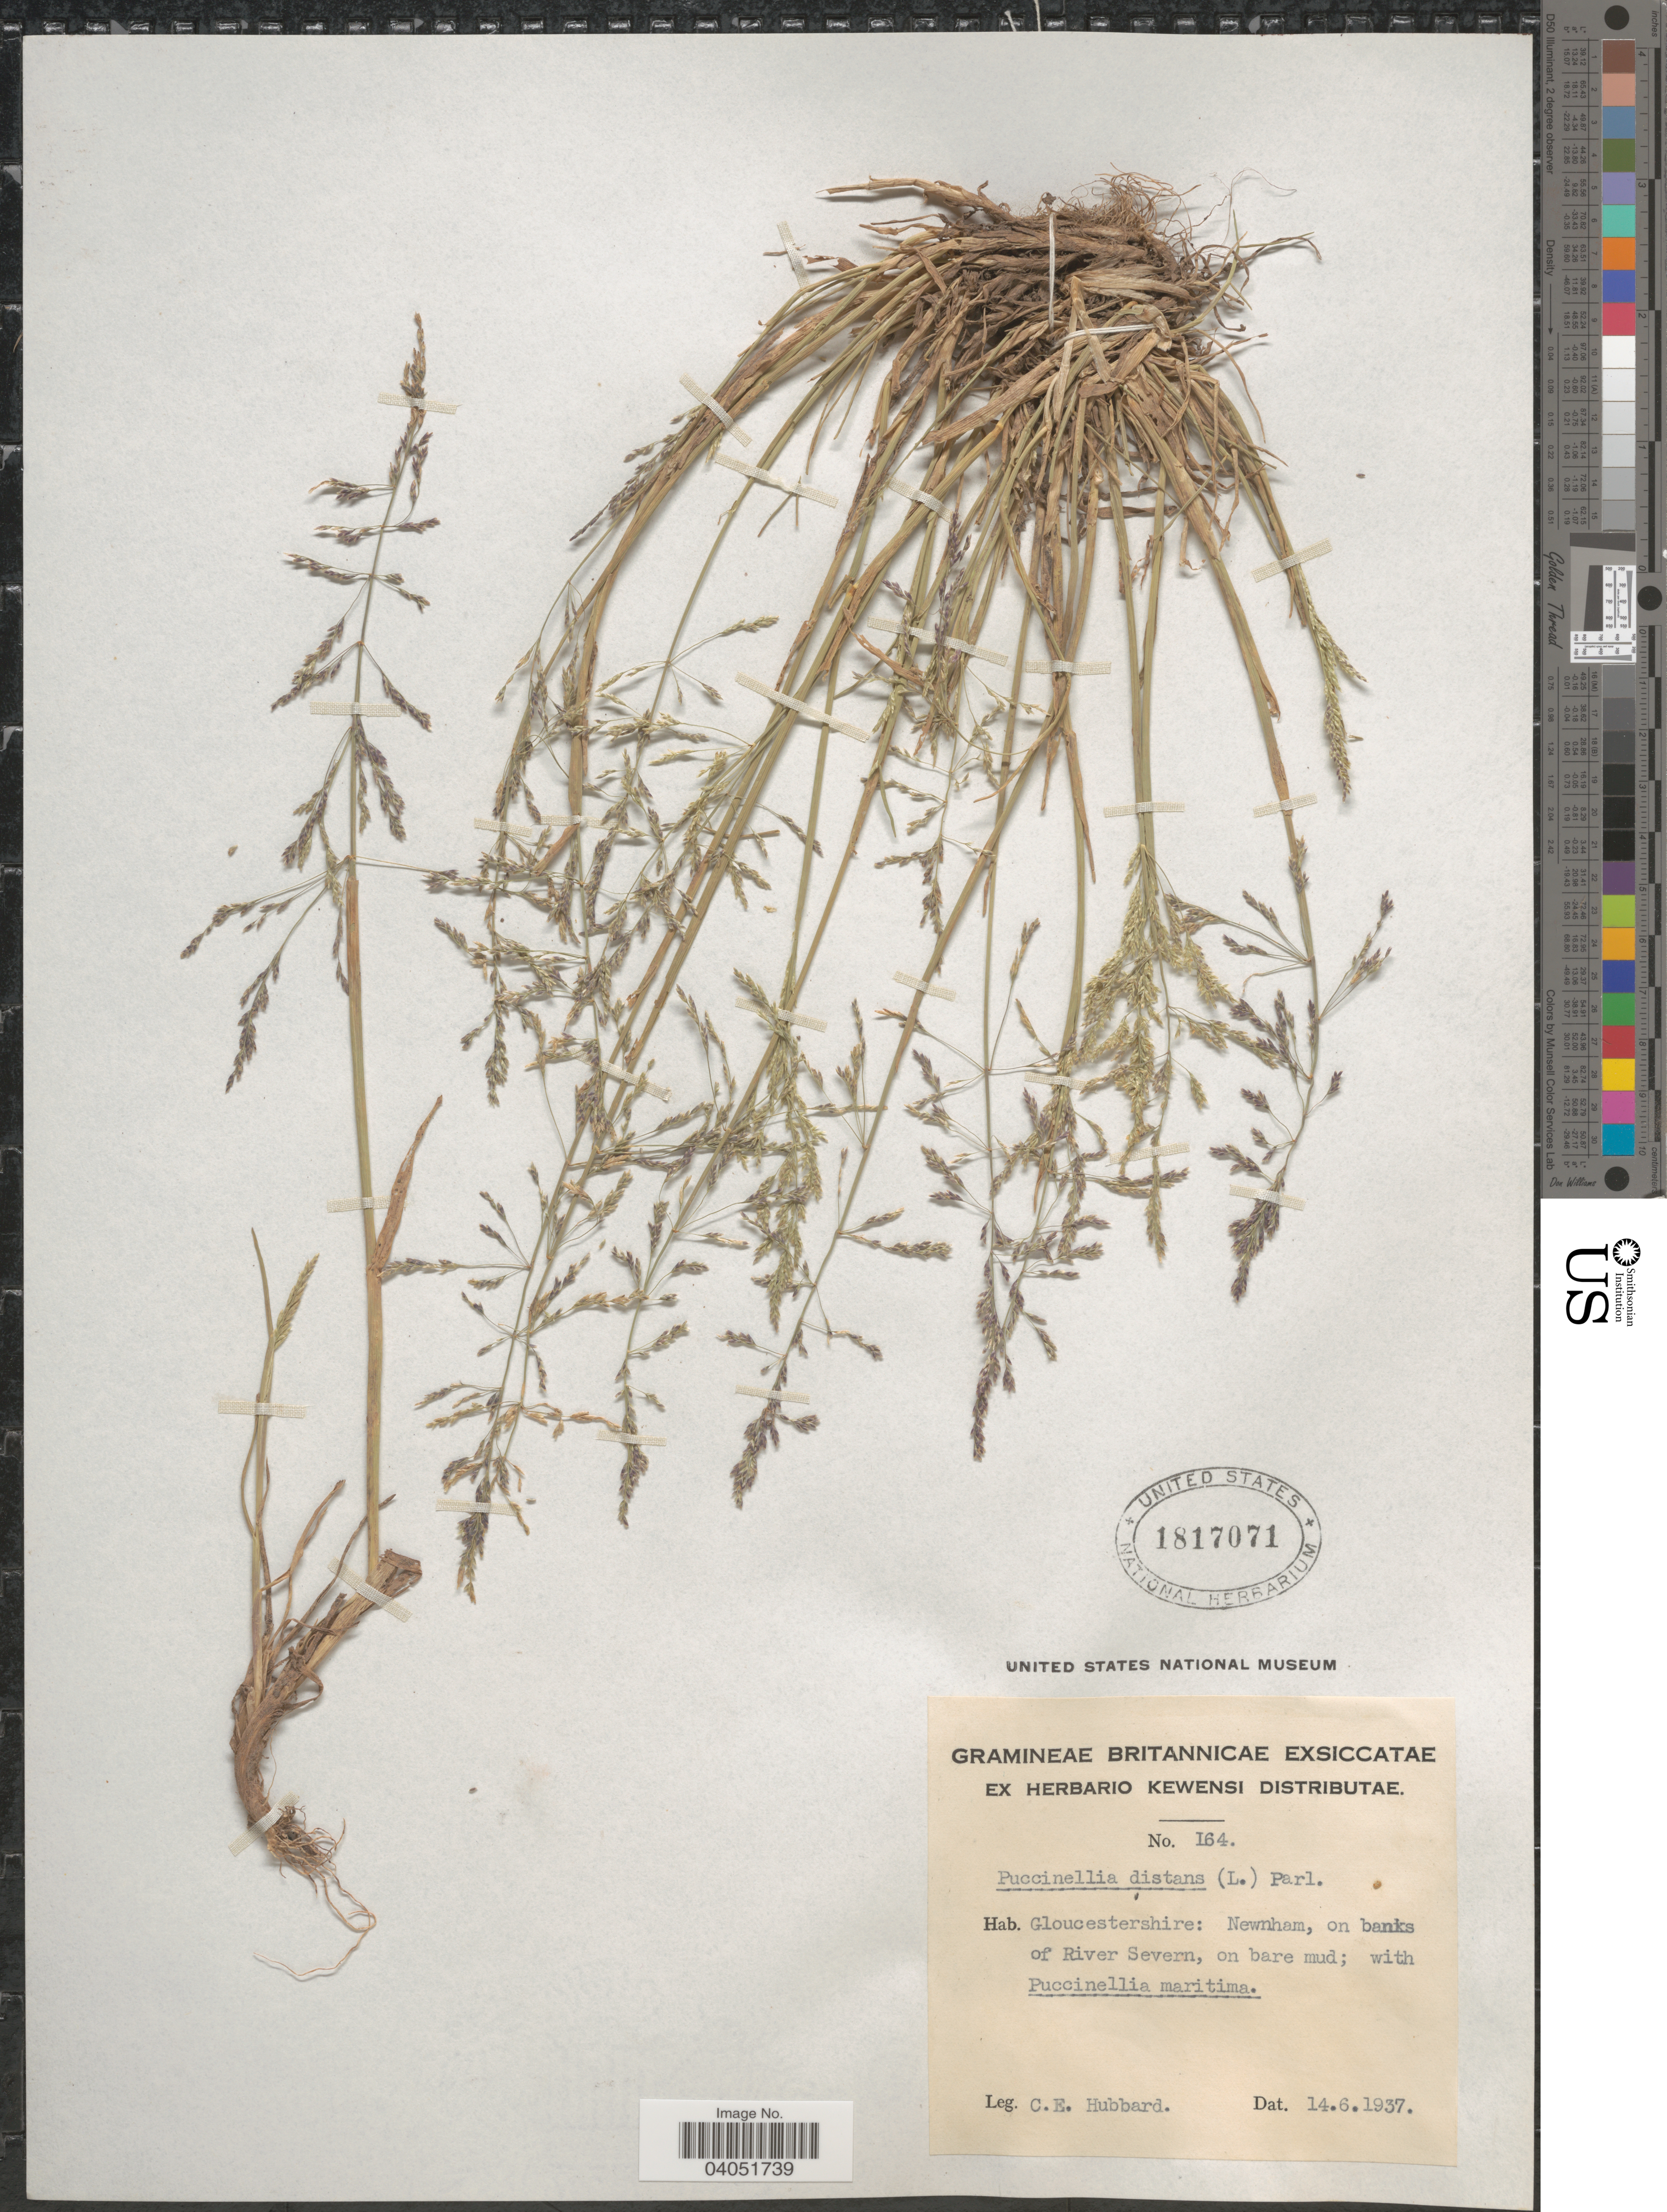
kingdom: Plantae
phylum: Tracheophyta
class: Liliopsida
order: Poales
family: Poaceae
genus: Puccinellia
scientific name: Puccinellia distans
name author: (Jacq.) Parl.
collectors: C. E. Hubbard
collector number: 164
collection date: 1937-06-14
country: United Kingdom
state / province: England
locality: Gloucestershire: Newnham, on banks of River Severn.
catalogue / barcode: US 1817071